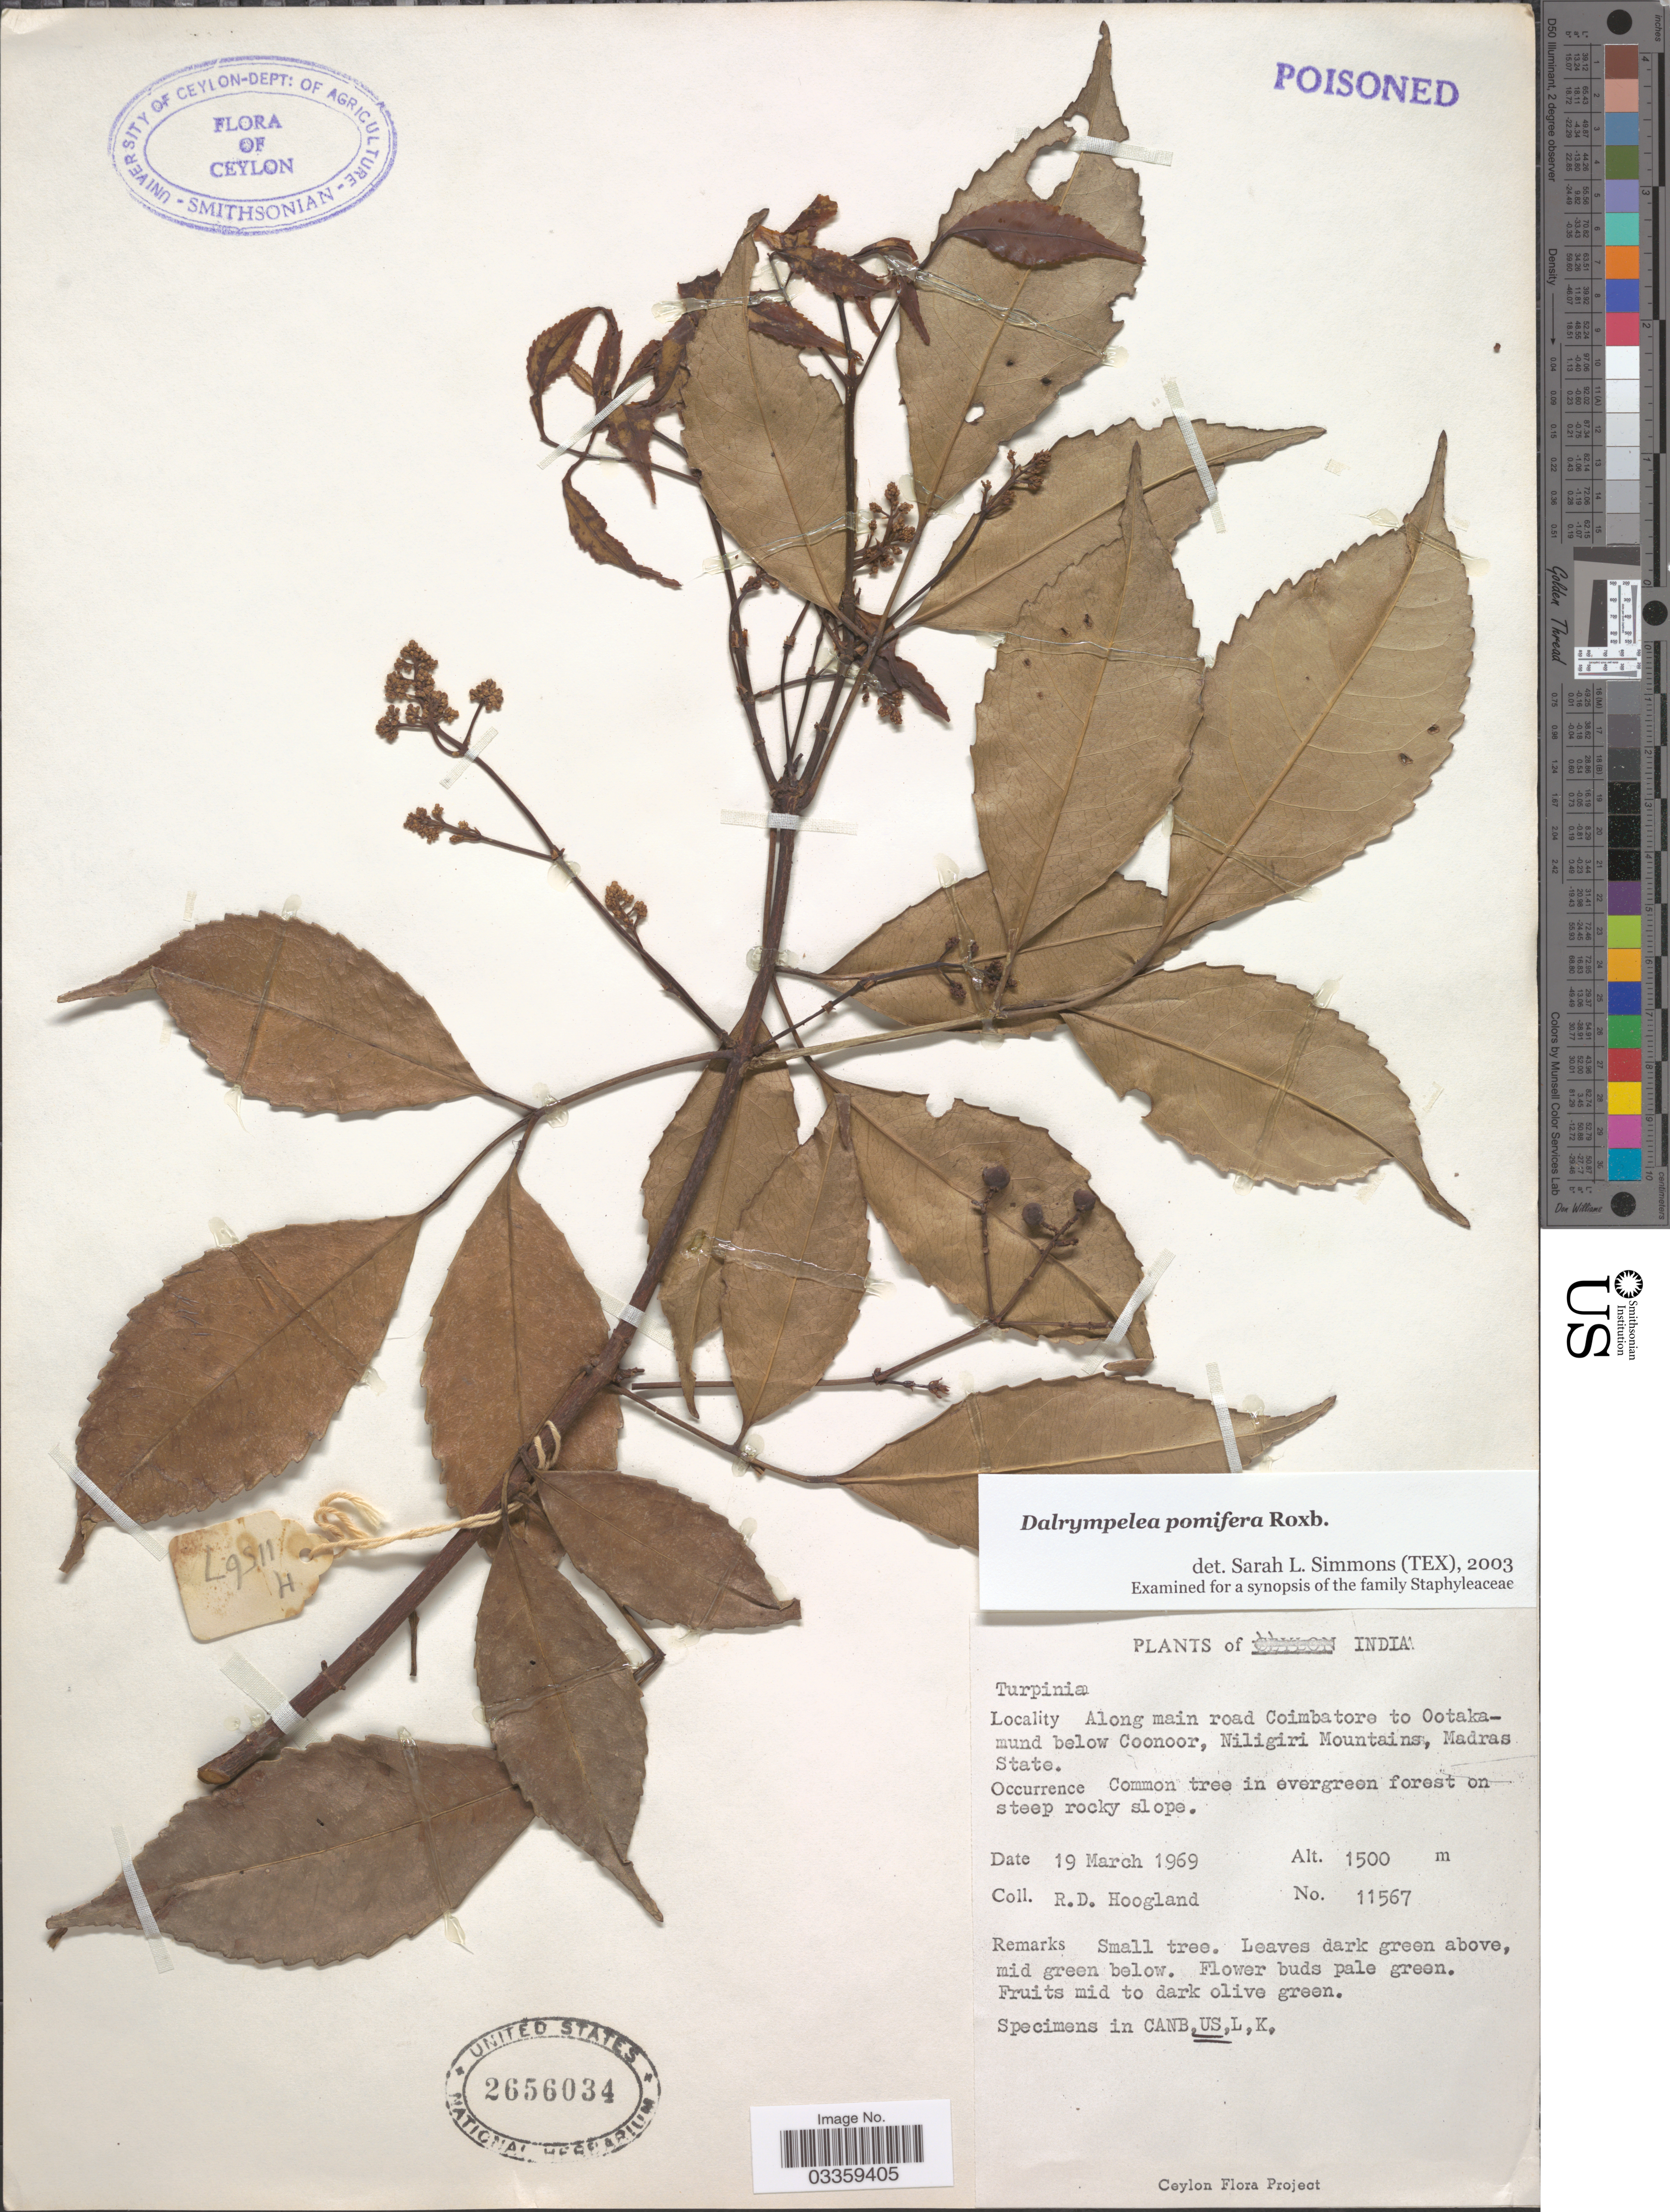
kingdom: Plantae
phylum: Tracheophyta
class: Magnoliopsida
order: Crossosomatales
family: Staphyleaceae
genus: Dalrympelea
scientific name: Dalrympelea pomifera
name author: Roxb.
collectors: R. D. Hoogland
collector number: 11567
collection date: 1969-03-19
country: India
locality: Along main road Coimbatore to Ootakamund below Coonoor, Niligiri Mountains, Madras State.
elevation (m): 1500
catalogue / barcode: US 2656034